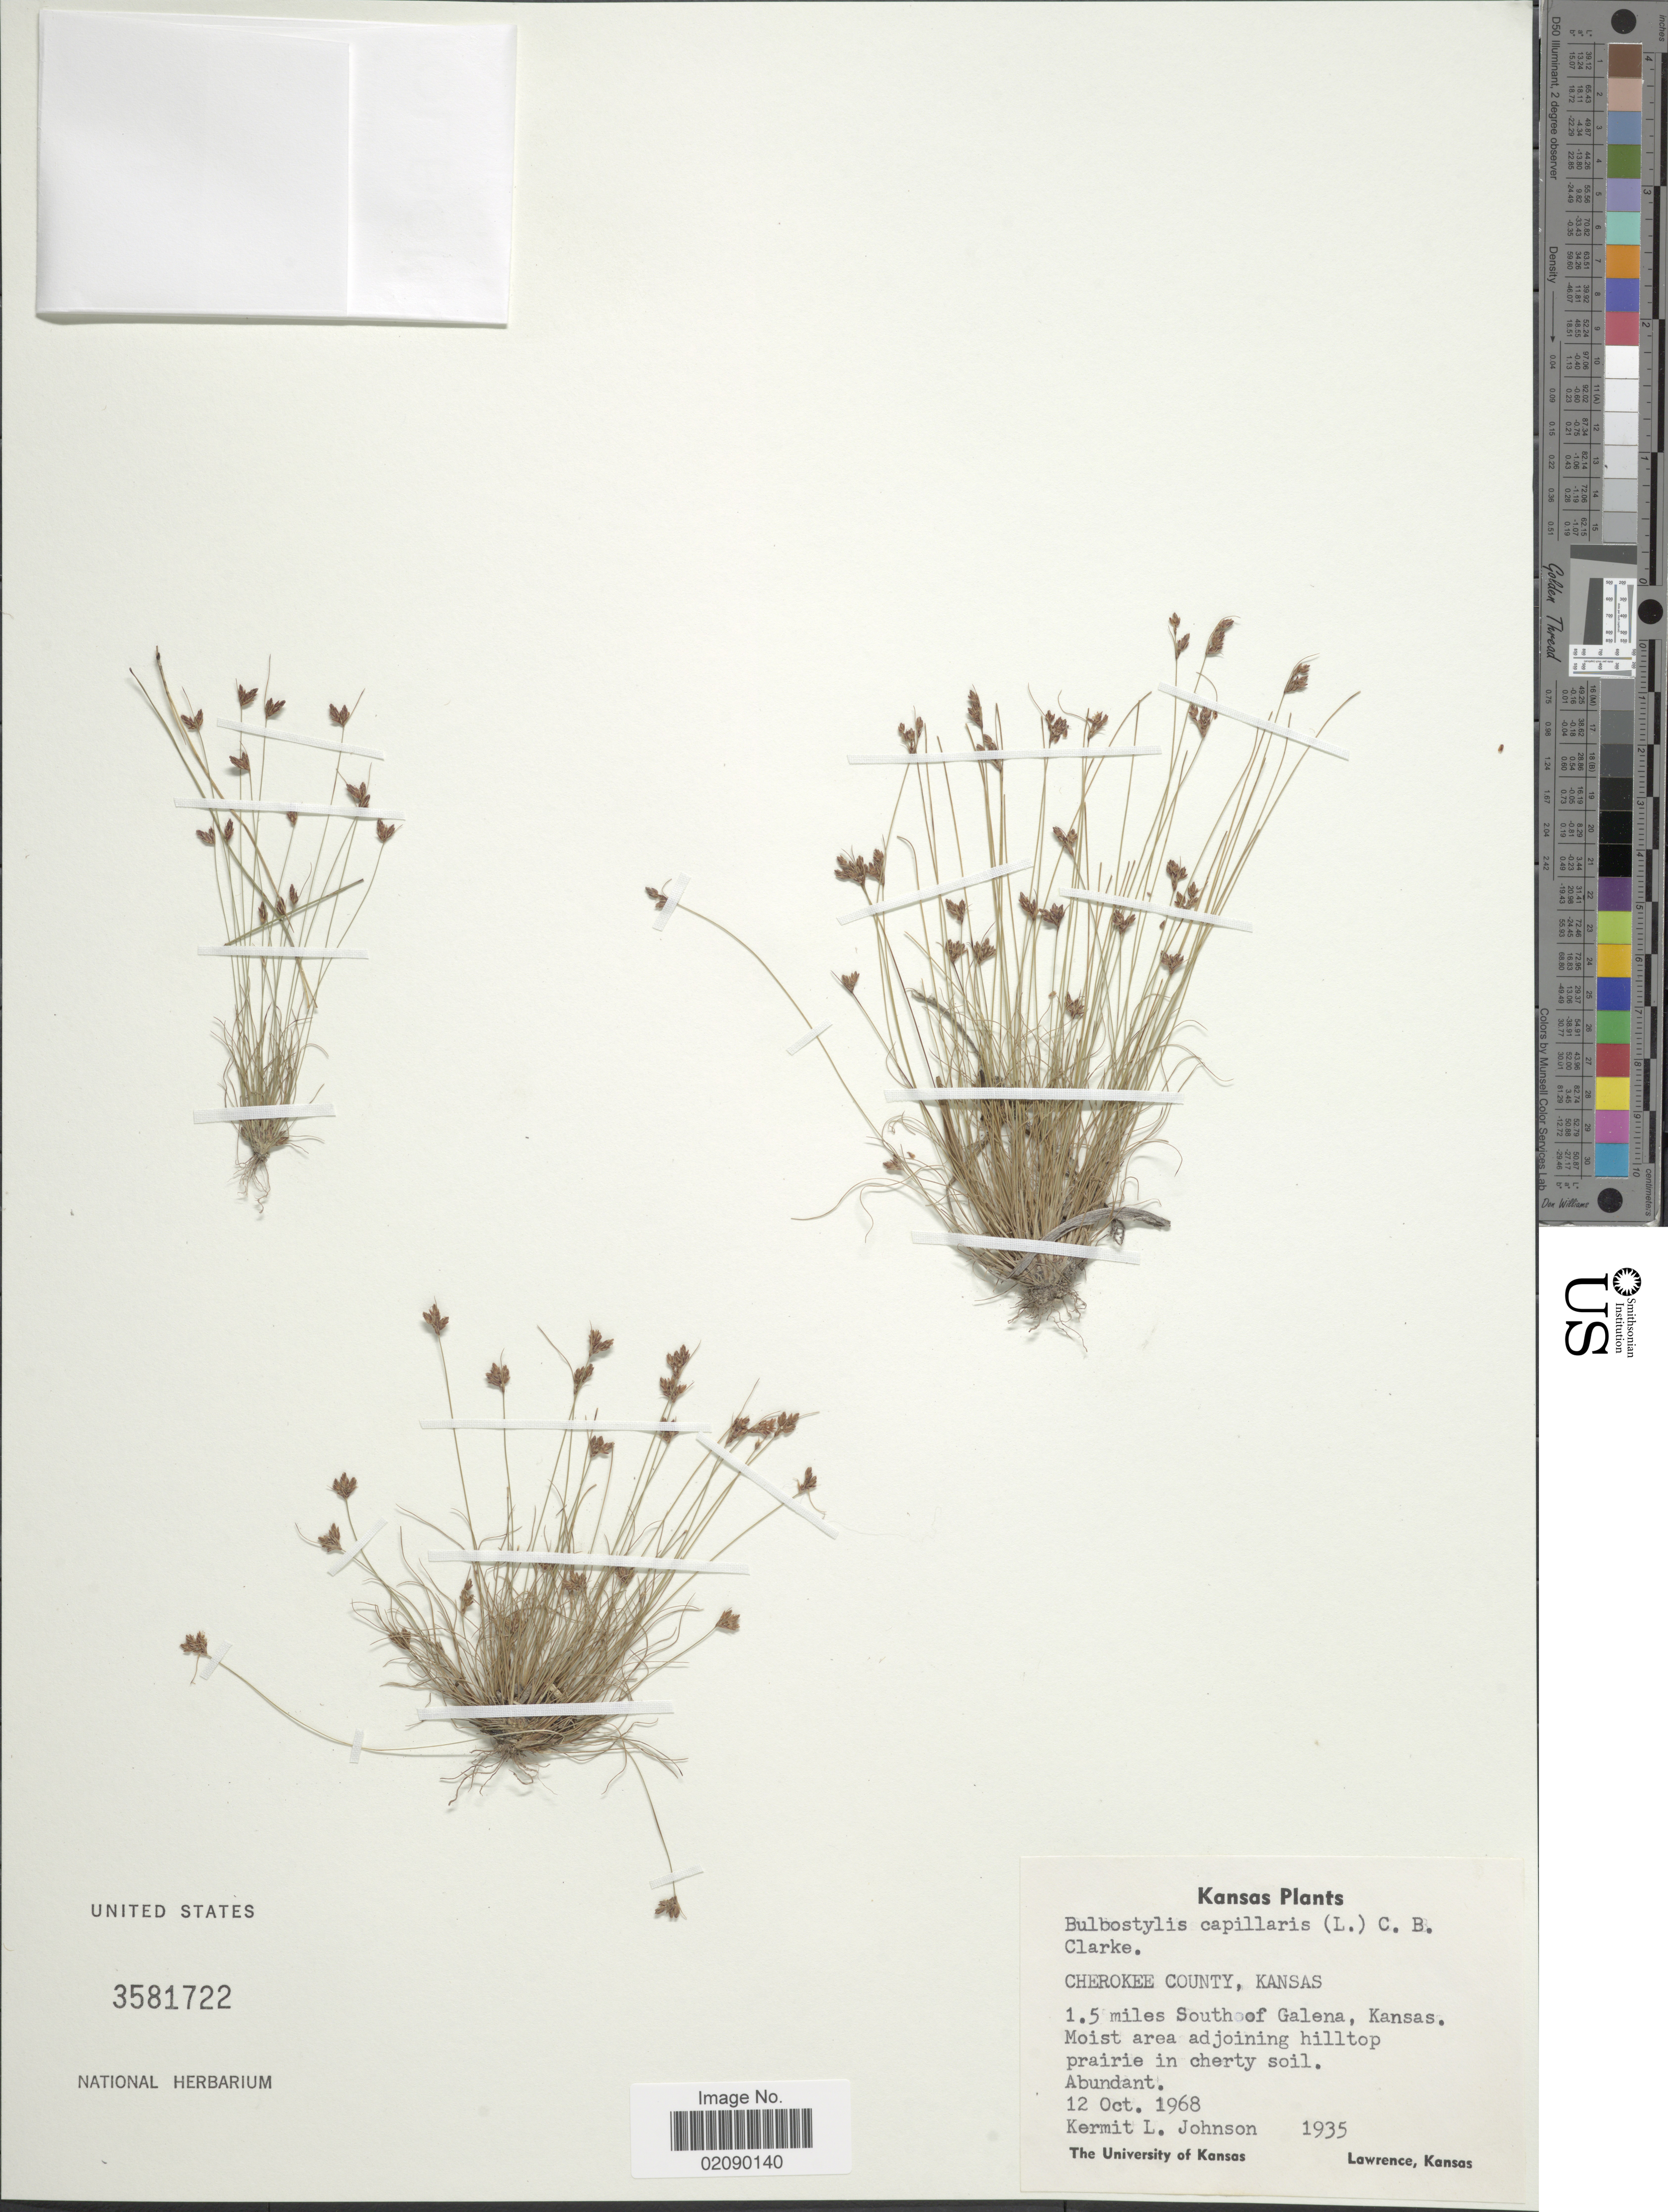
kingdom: Plantae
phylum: Tracheophyta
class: Liliopsida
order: Poales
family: Cyperaceae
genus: Bulbostylis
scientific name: Bulbostylis capillaris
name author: (L.) Kunth ex C.B. Clarke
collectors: K. L. Johnson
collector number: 1935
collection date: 1968-10-12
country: United States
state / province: Kansas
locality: Cherokee County, 1.5 miles South of Galena, Moist area adjoining hilltop prairie in cherty soil, Abundant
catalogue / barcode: US 3581722